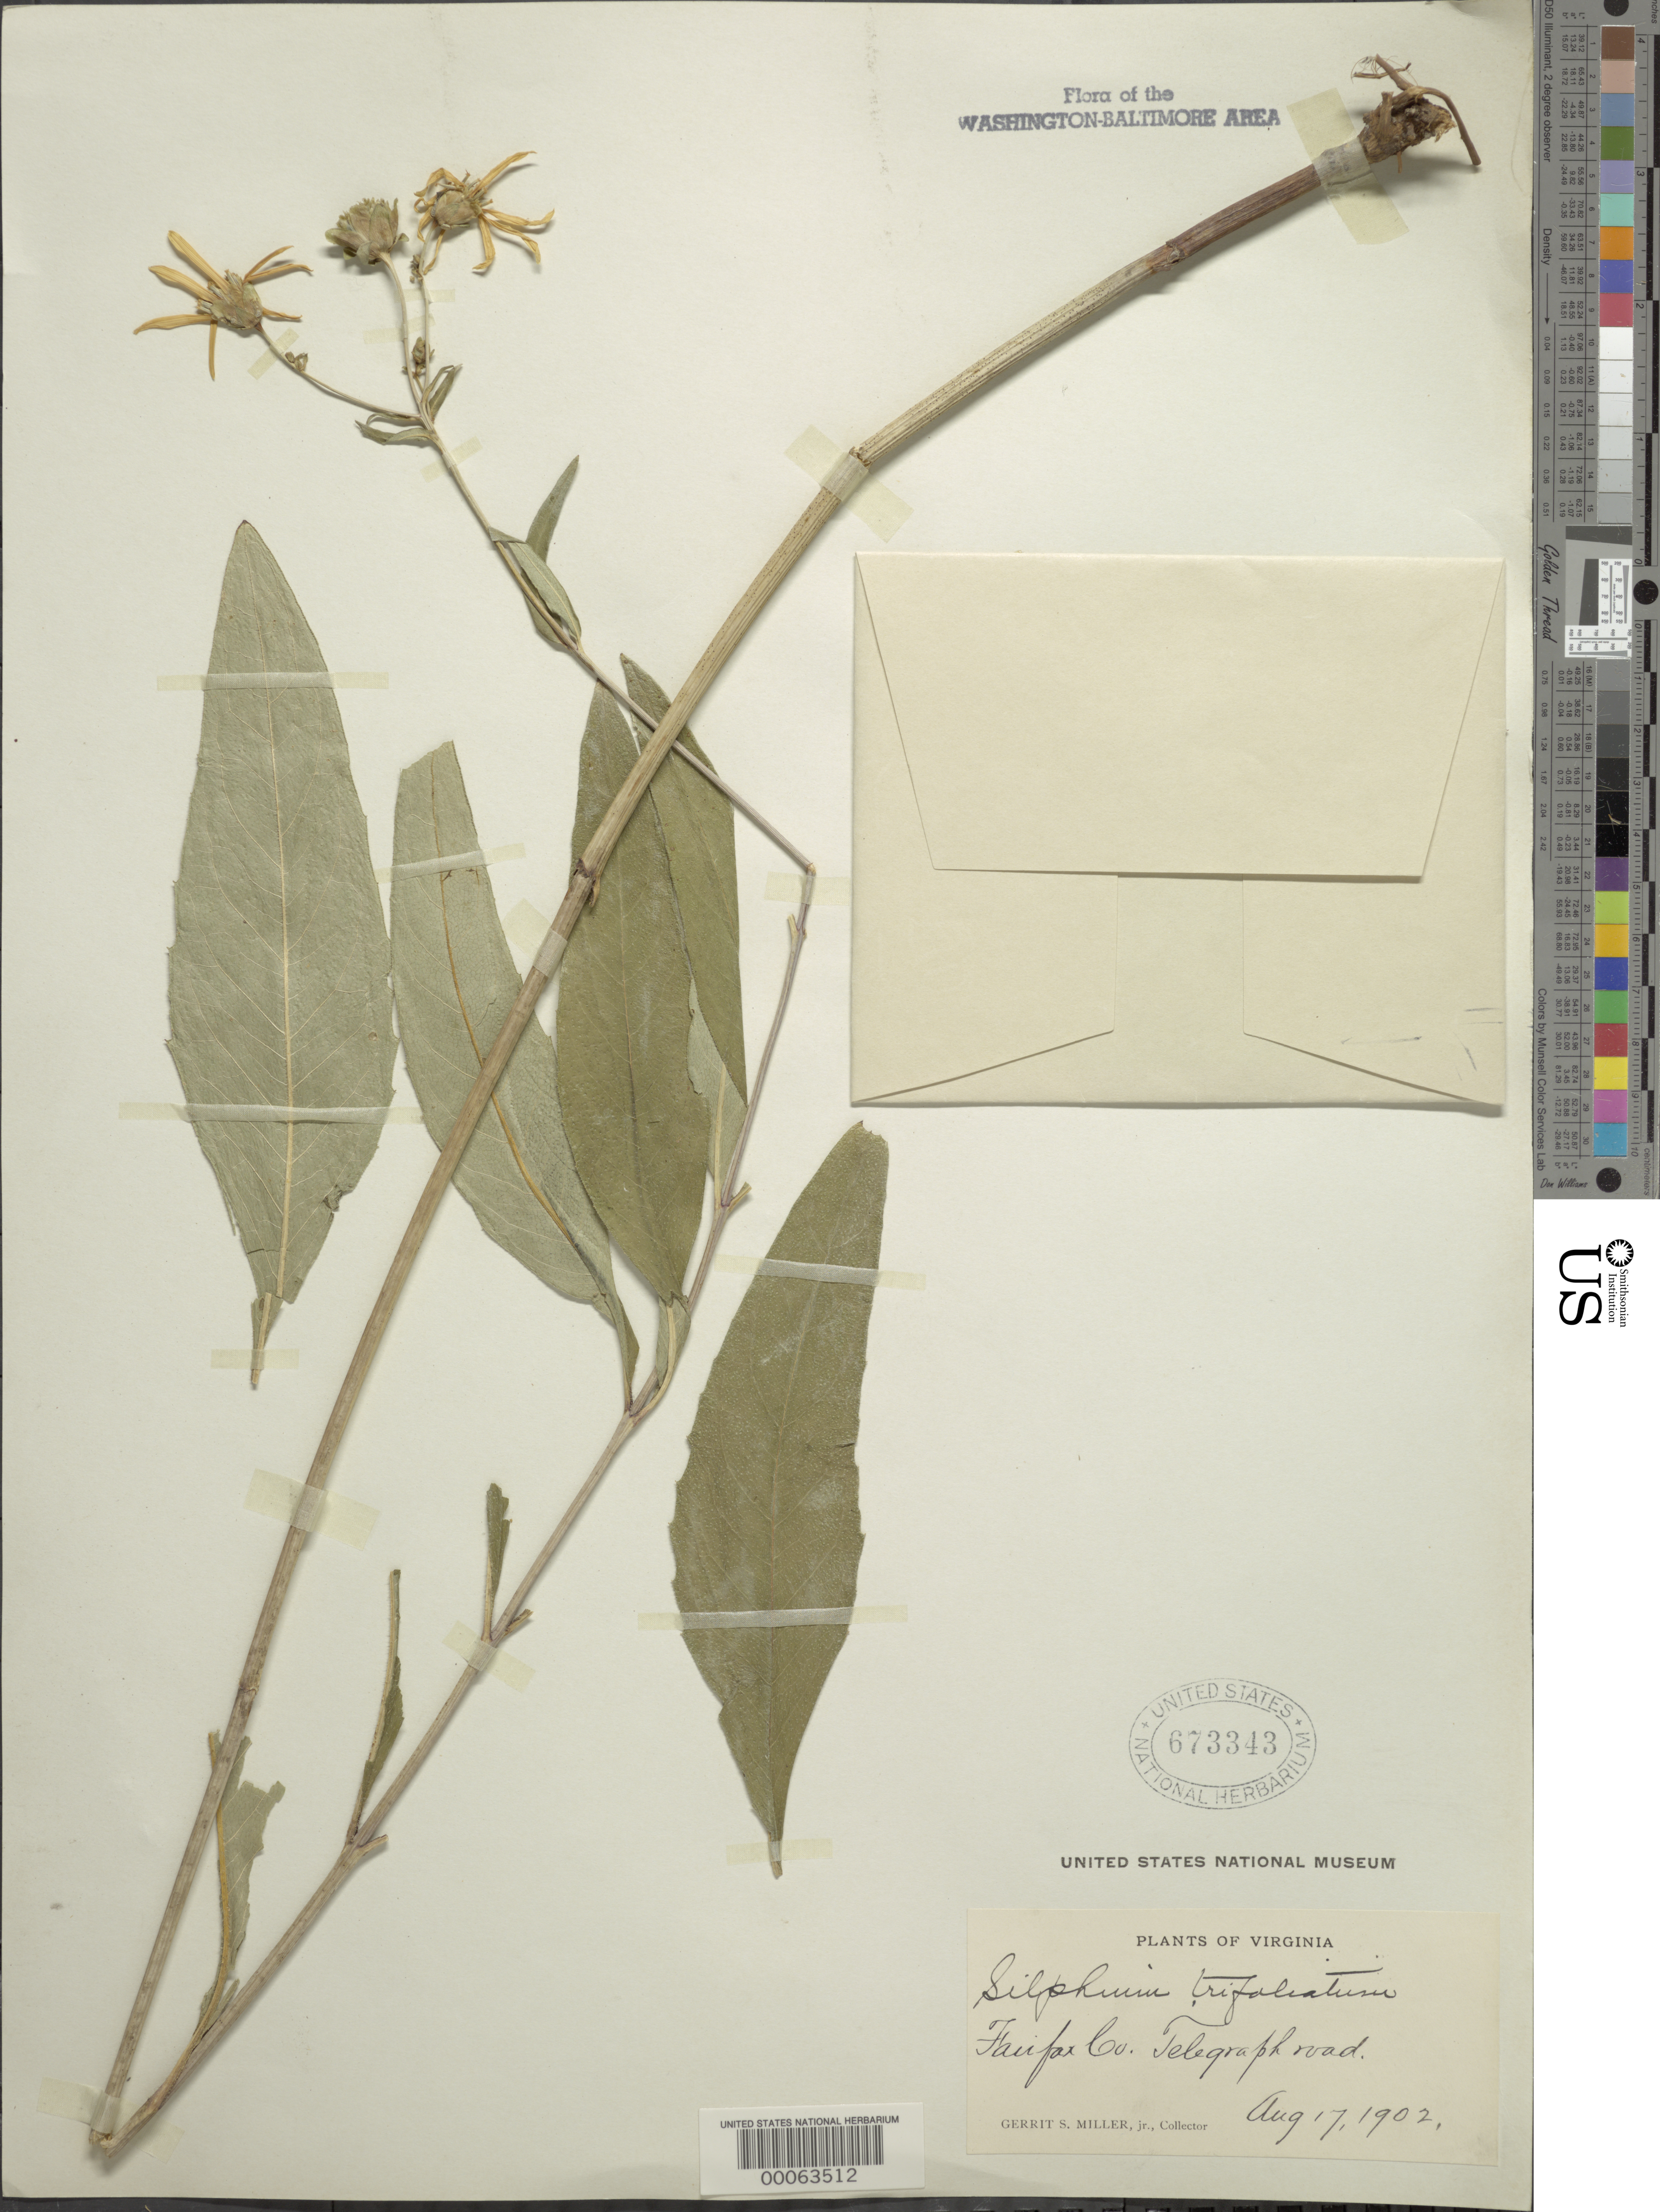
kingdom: Plantae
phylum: Tracheophyta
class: Magnoliopsida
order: Asterales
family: Asteraceae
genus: Silphium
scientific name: Silphium asteriscus var. trifoliatum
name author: (L.) Clevinger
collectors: G. S. Miller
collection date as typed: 17 Aug 1902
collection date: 1902-08-17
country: United States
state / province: Virginia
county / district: Fairfax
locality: Telegraph Road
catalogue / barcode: US 673343